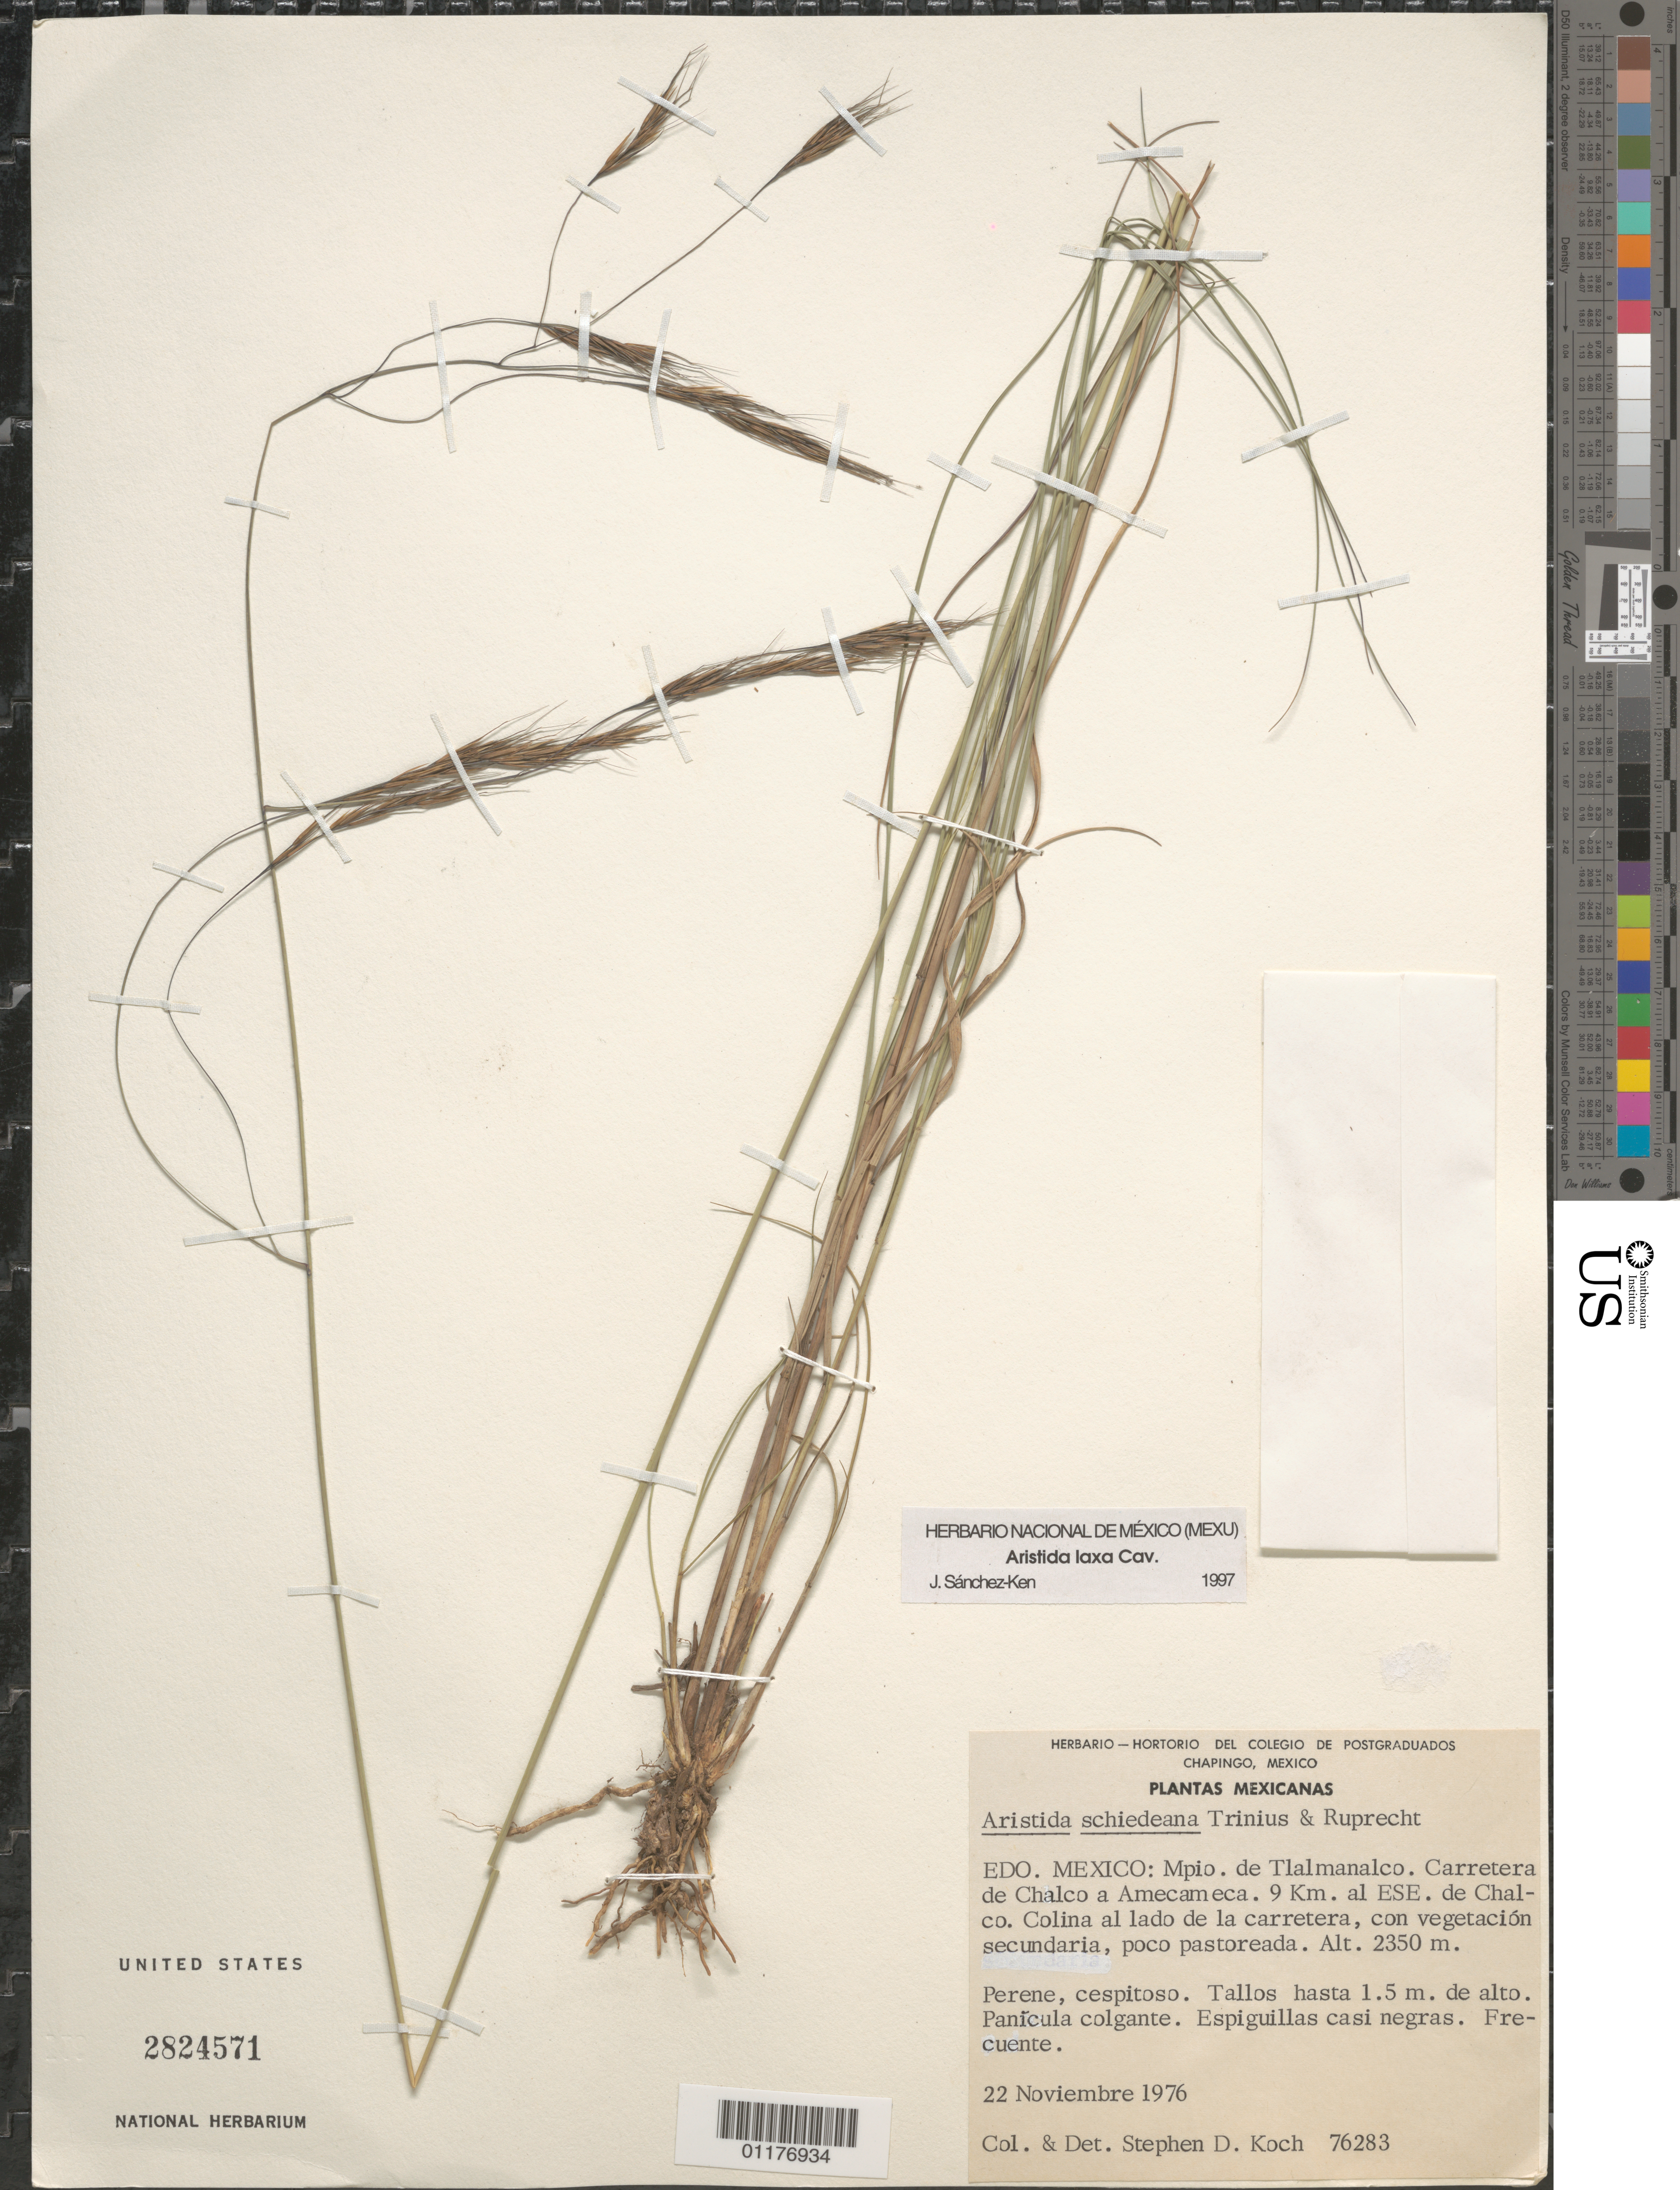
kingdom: Plantae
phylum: Tracheophyta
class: Liliopsida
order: Poales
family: Poaceae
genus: Aristida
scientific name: Aristida laxa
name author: Cav.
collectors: S. D. Koch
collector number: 76283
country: Mexico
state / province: Tlaxcala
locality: Carretera de Chalco a Amecameca, ESE de Chalco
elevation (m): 2350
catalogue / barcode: US 2824571